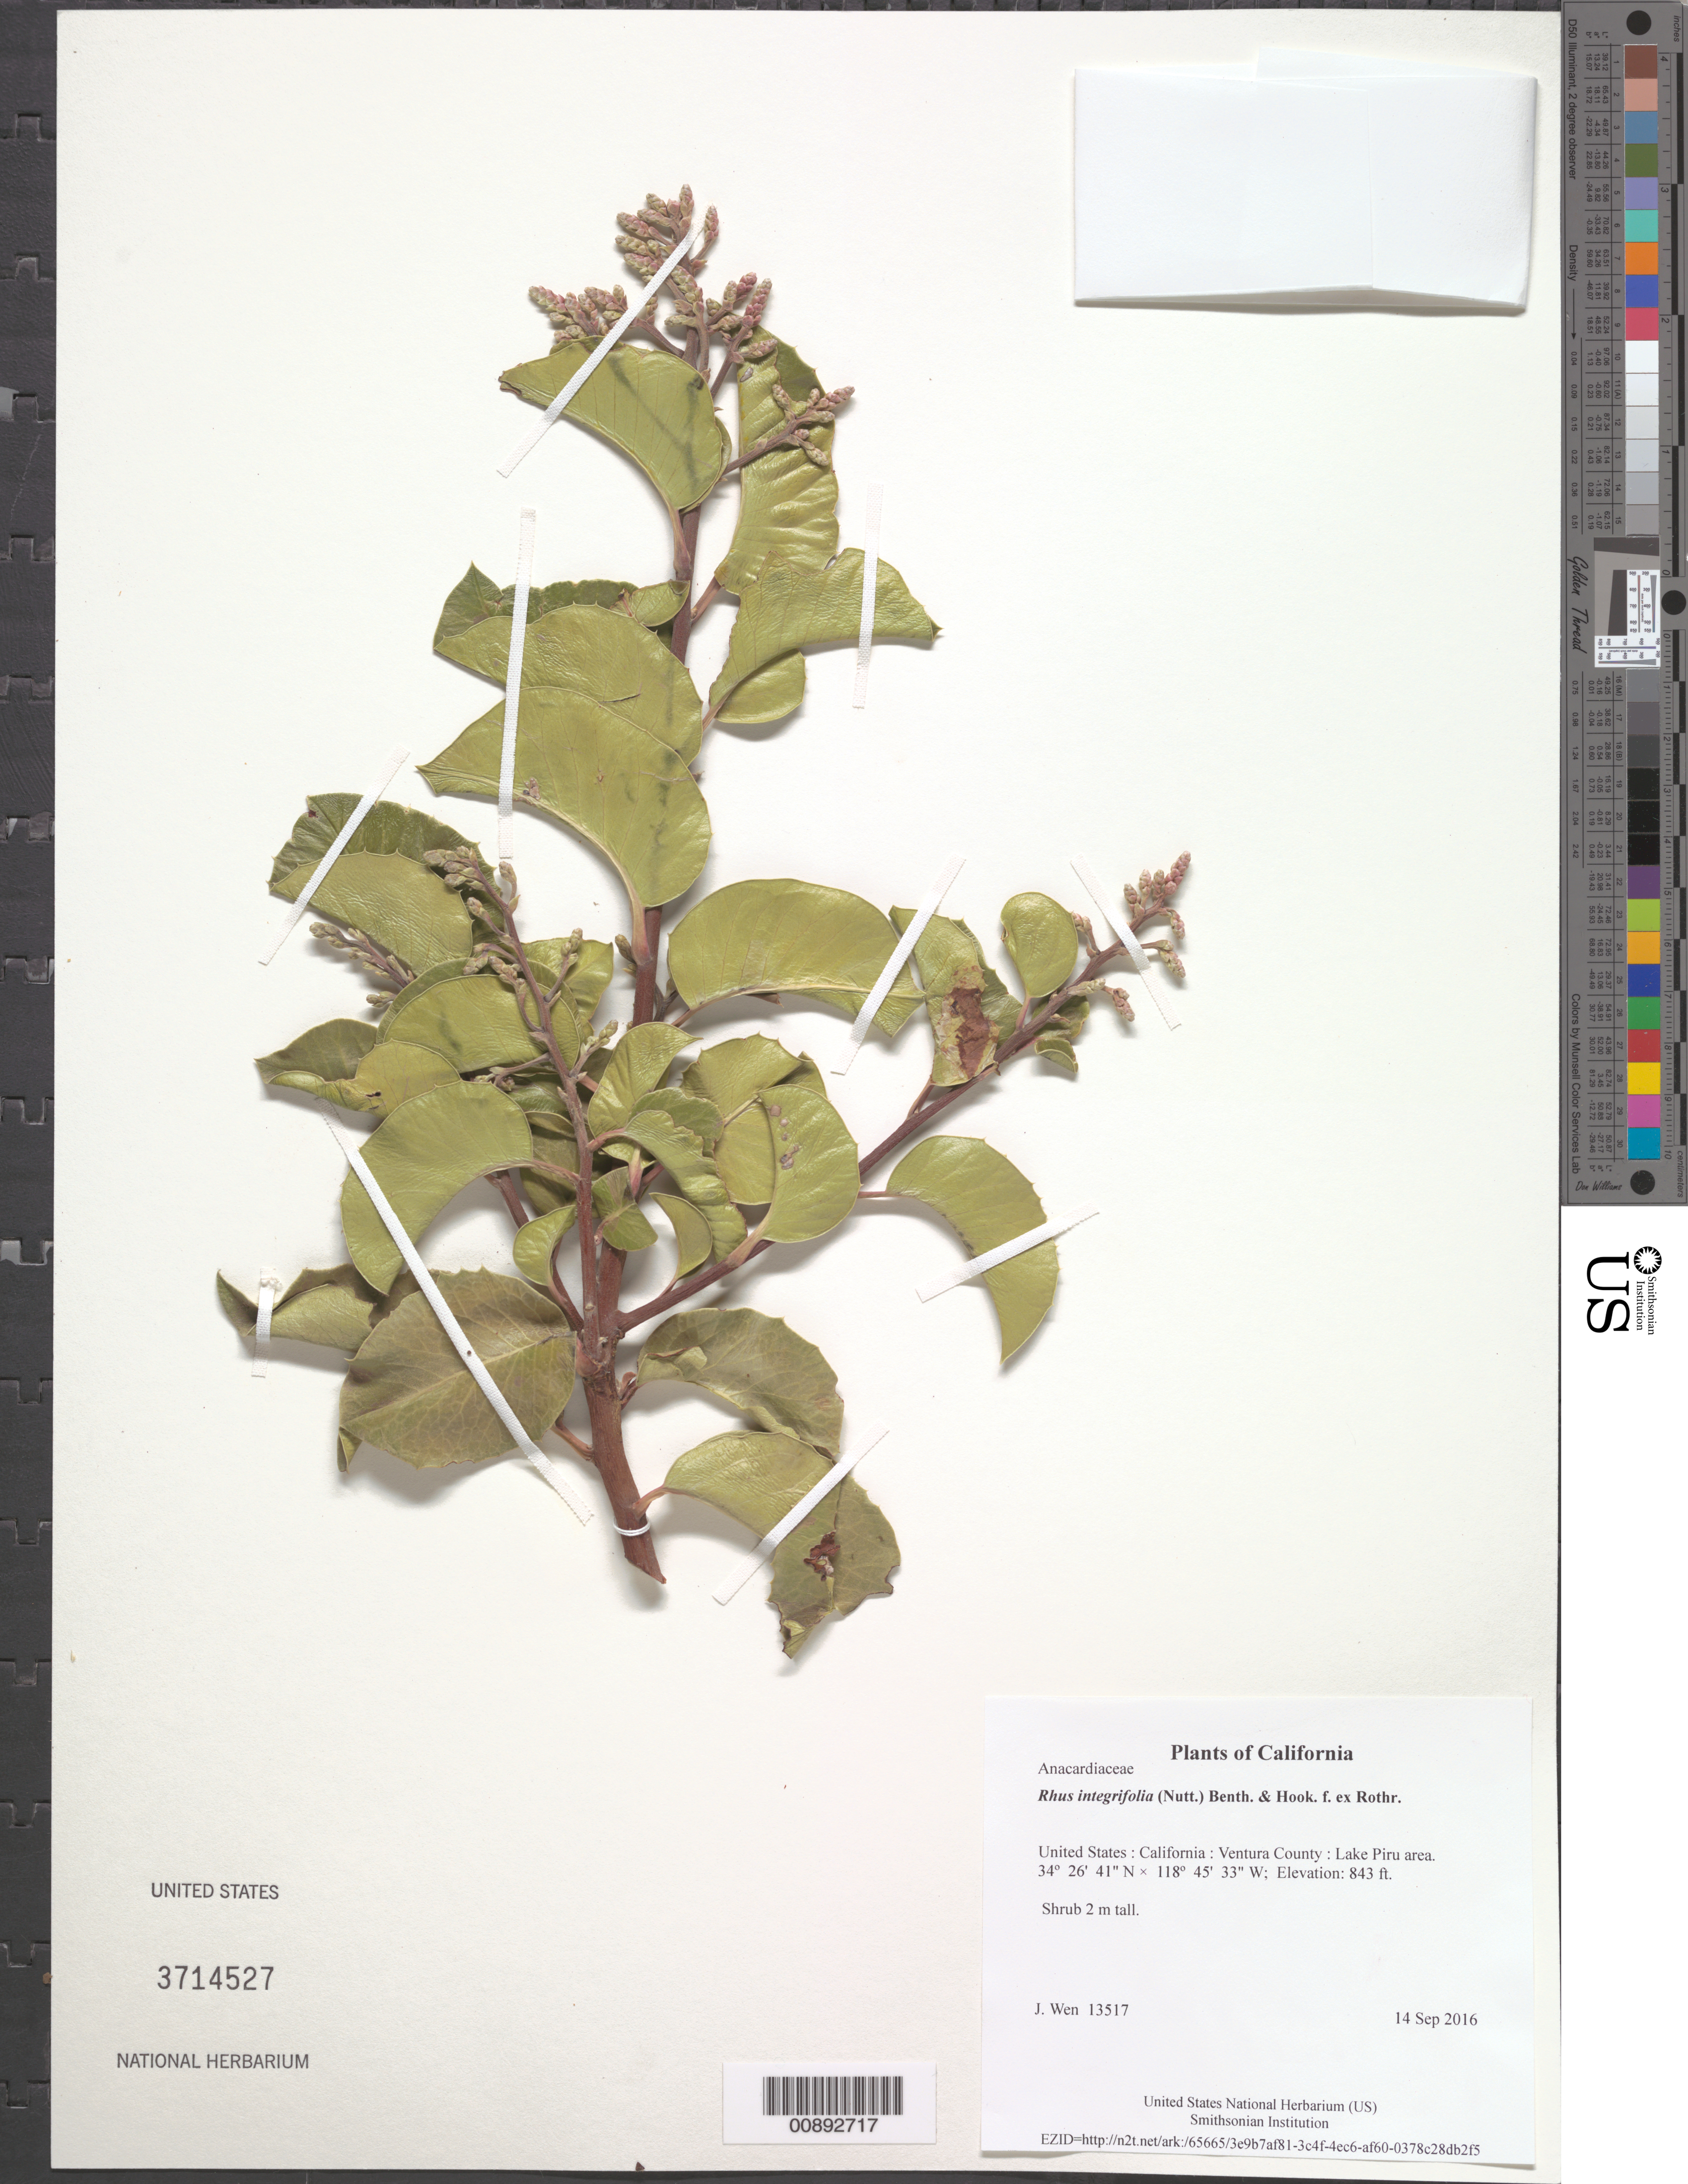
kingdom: Plantae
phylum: Tracheophyta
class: Magnoliopsida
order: Sapindales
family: Anacardiaceae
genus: Rhus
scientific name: Rhus integrifolia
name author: (Nutt.) Benth. & Hook. f. ex W.H. Brewer & S. Watson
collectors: J. Wen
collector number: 13517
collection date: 2016-09-14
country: United States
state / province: California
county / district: Ventura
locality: Lake Piru area.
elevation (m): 257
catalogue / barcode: US 3714527